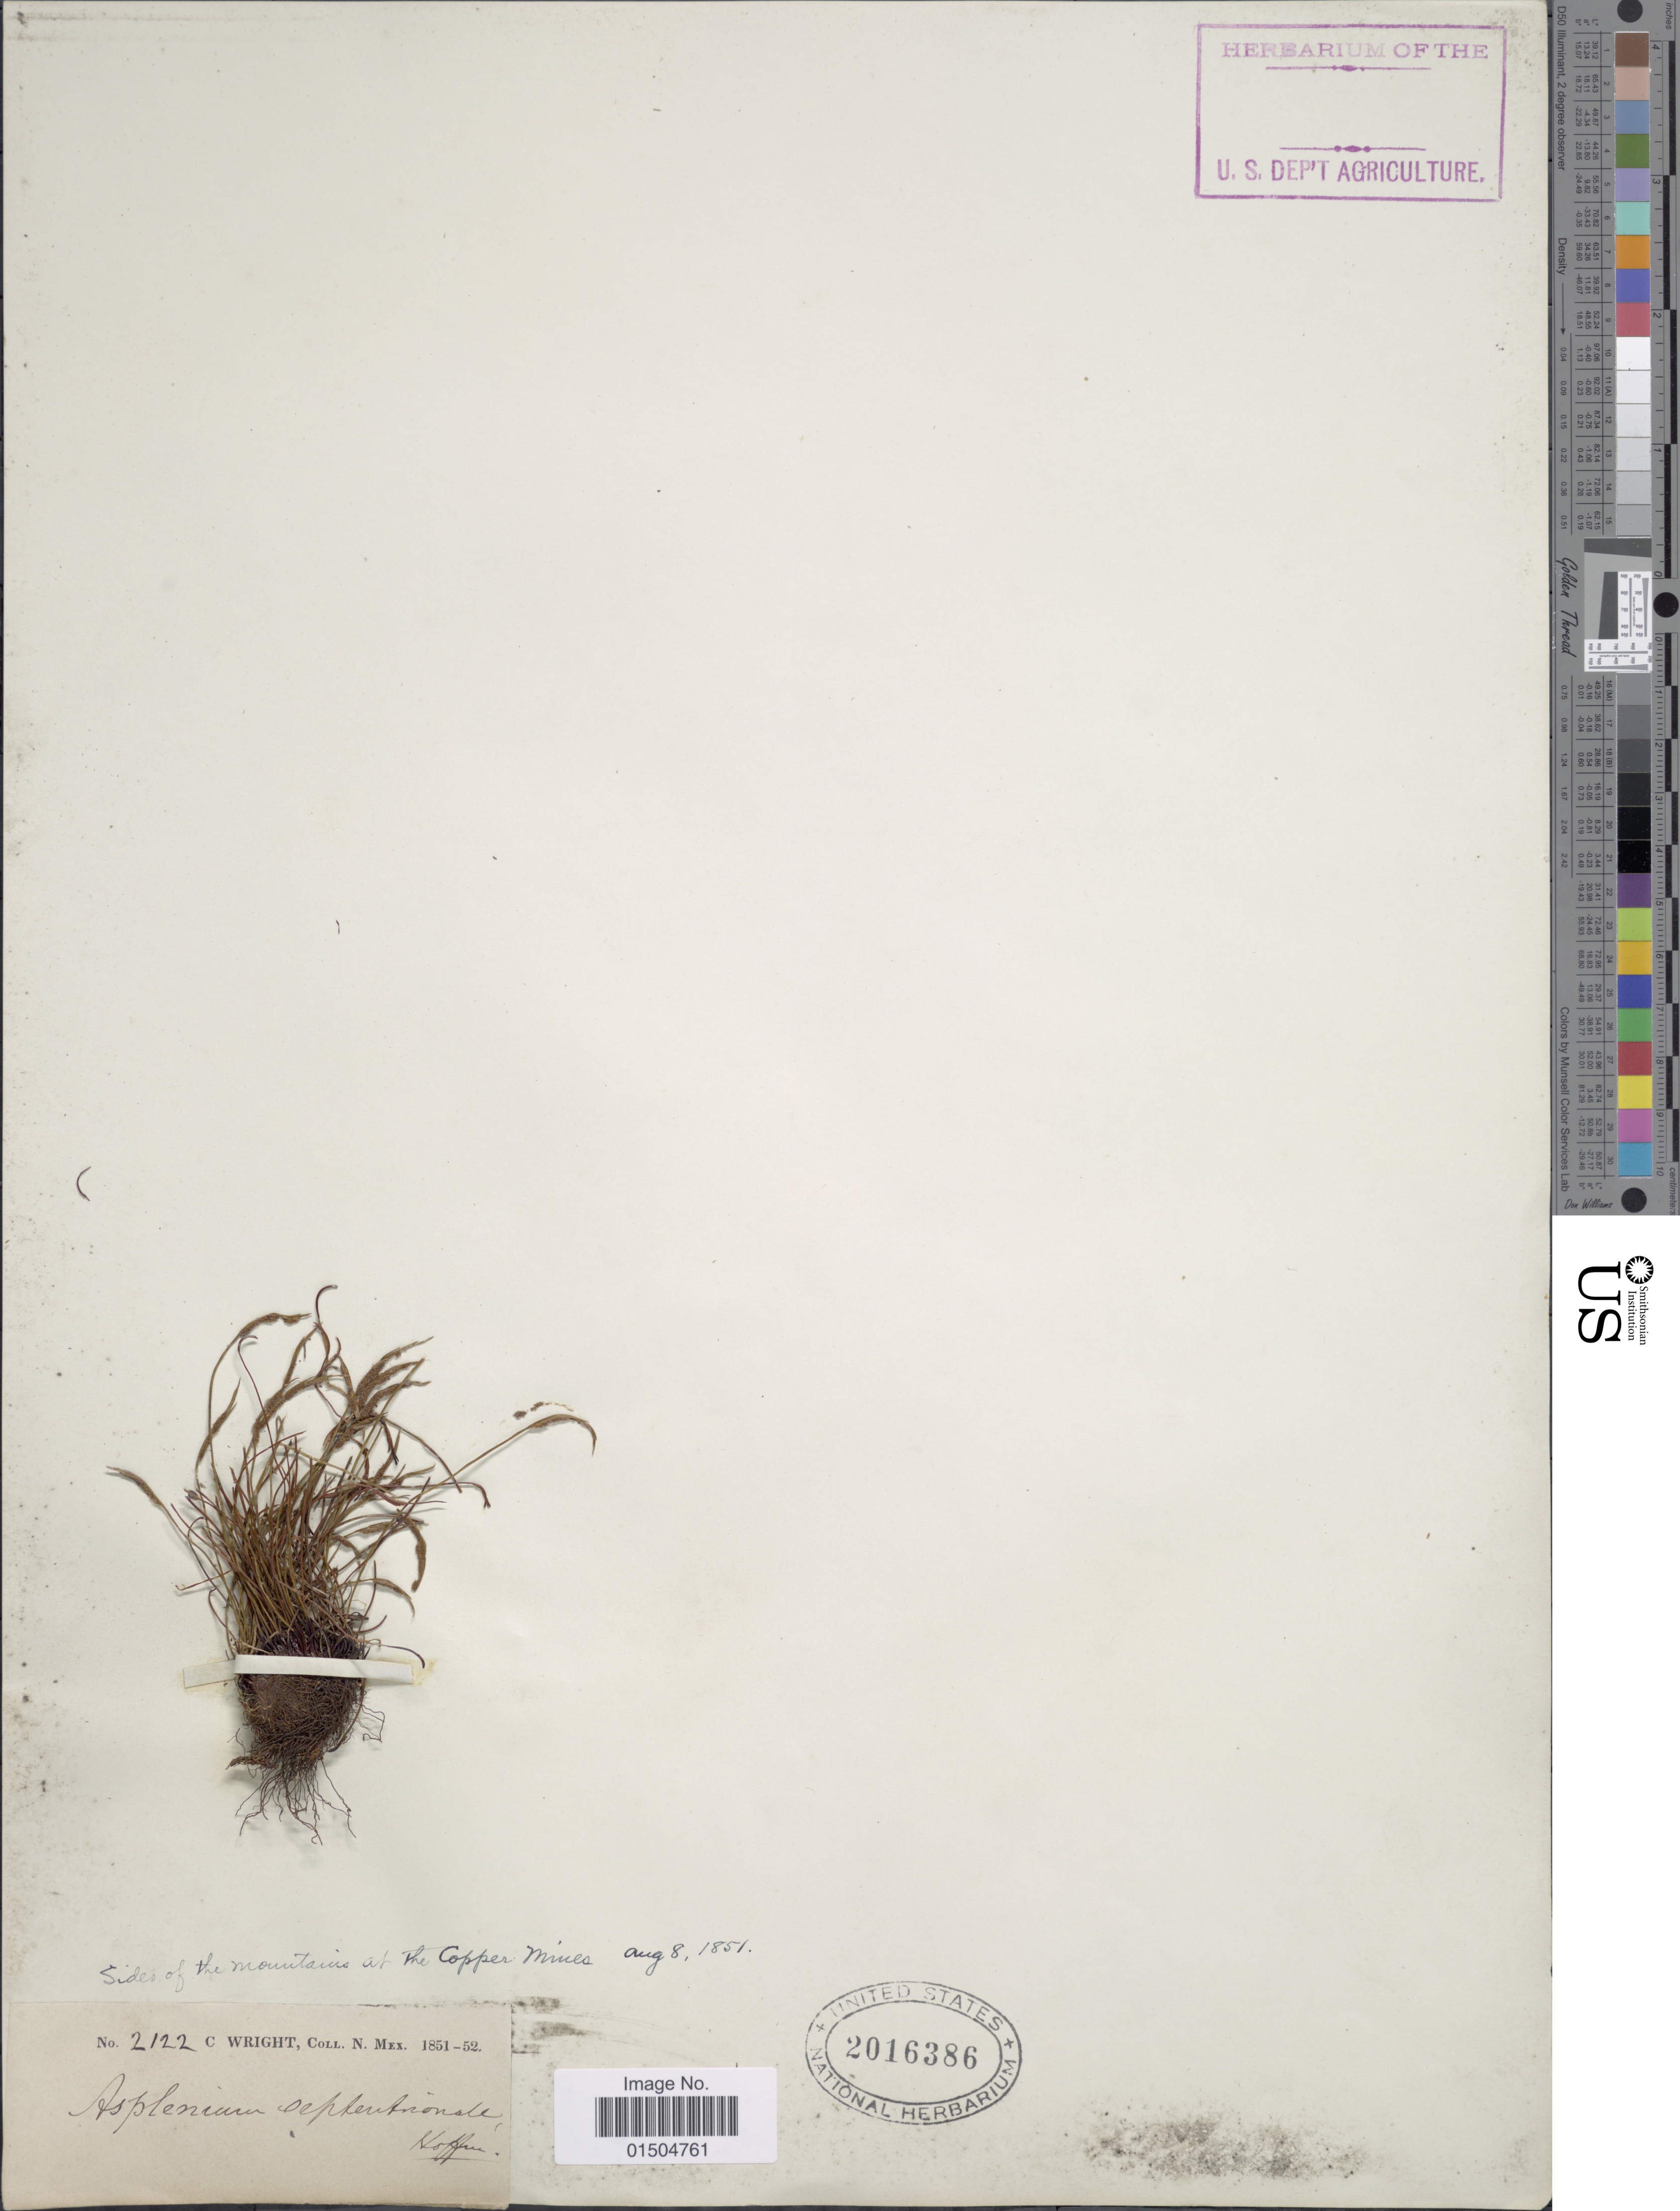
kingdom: Plantae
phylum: Tracheophyta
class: Polypodiopsida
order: Polypodiales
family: Aspleniaceae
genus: Asplenium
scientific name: Asplenium septentrionale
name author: (L.) Hoffm.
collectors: C. Wright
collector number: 2122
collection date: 1851/1852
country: United States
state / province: New Mexico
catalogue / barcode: US 2016386